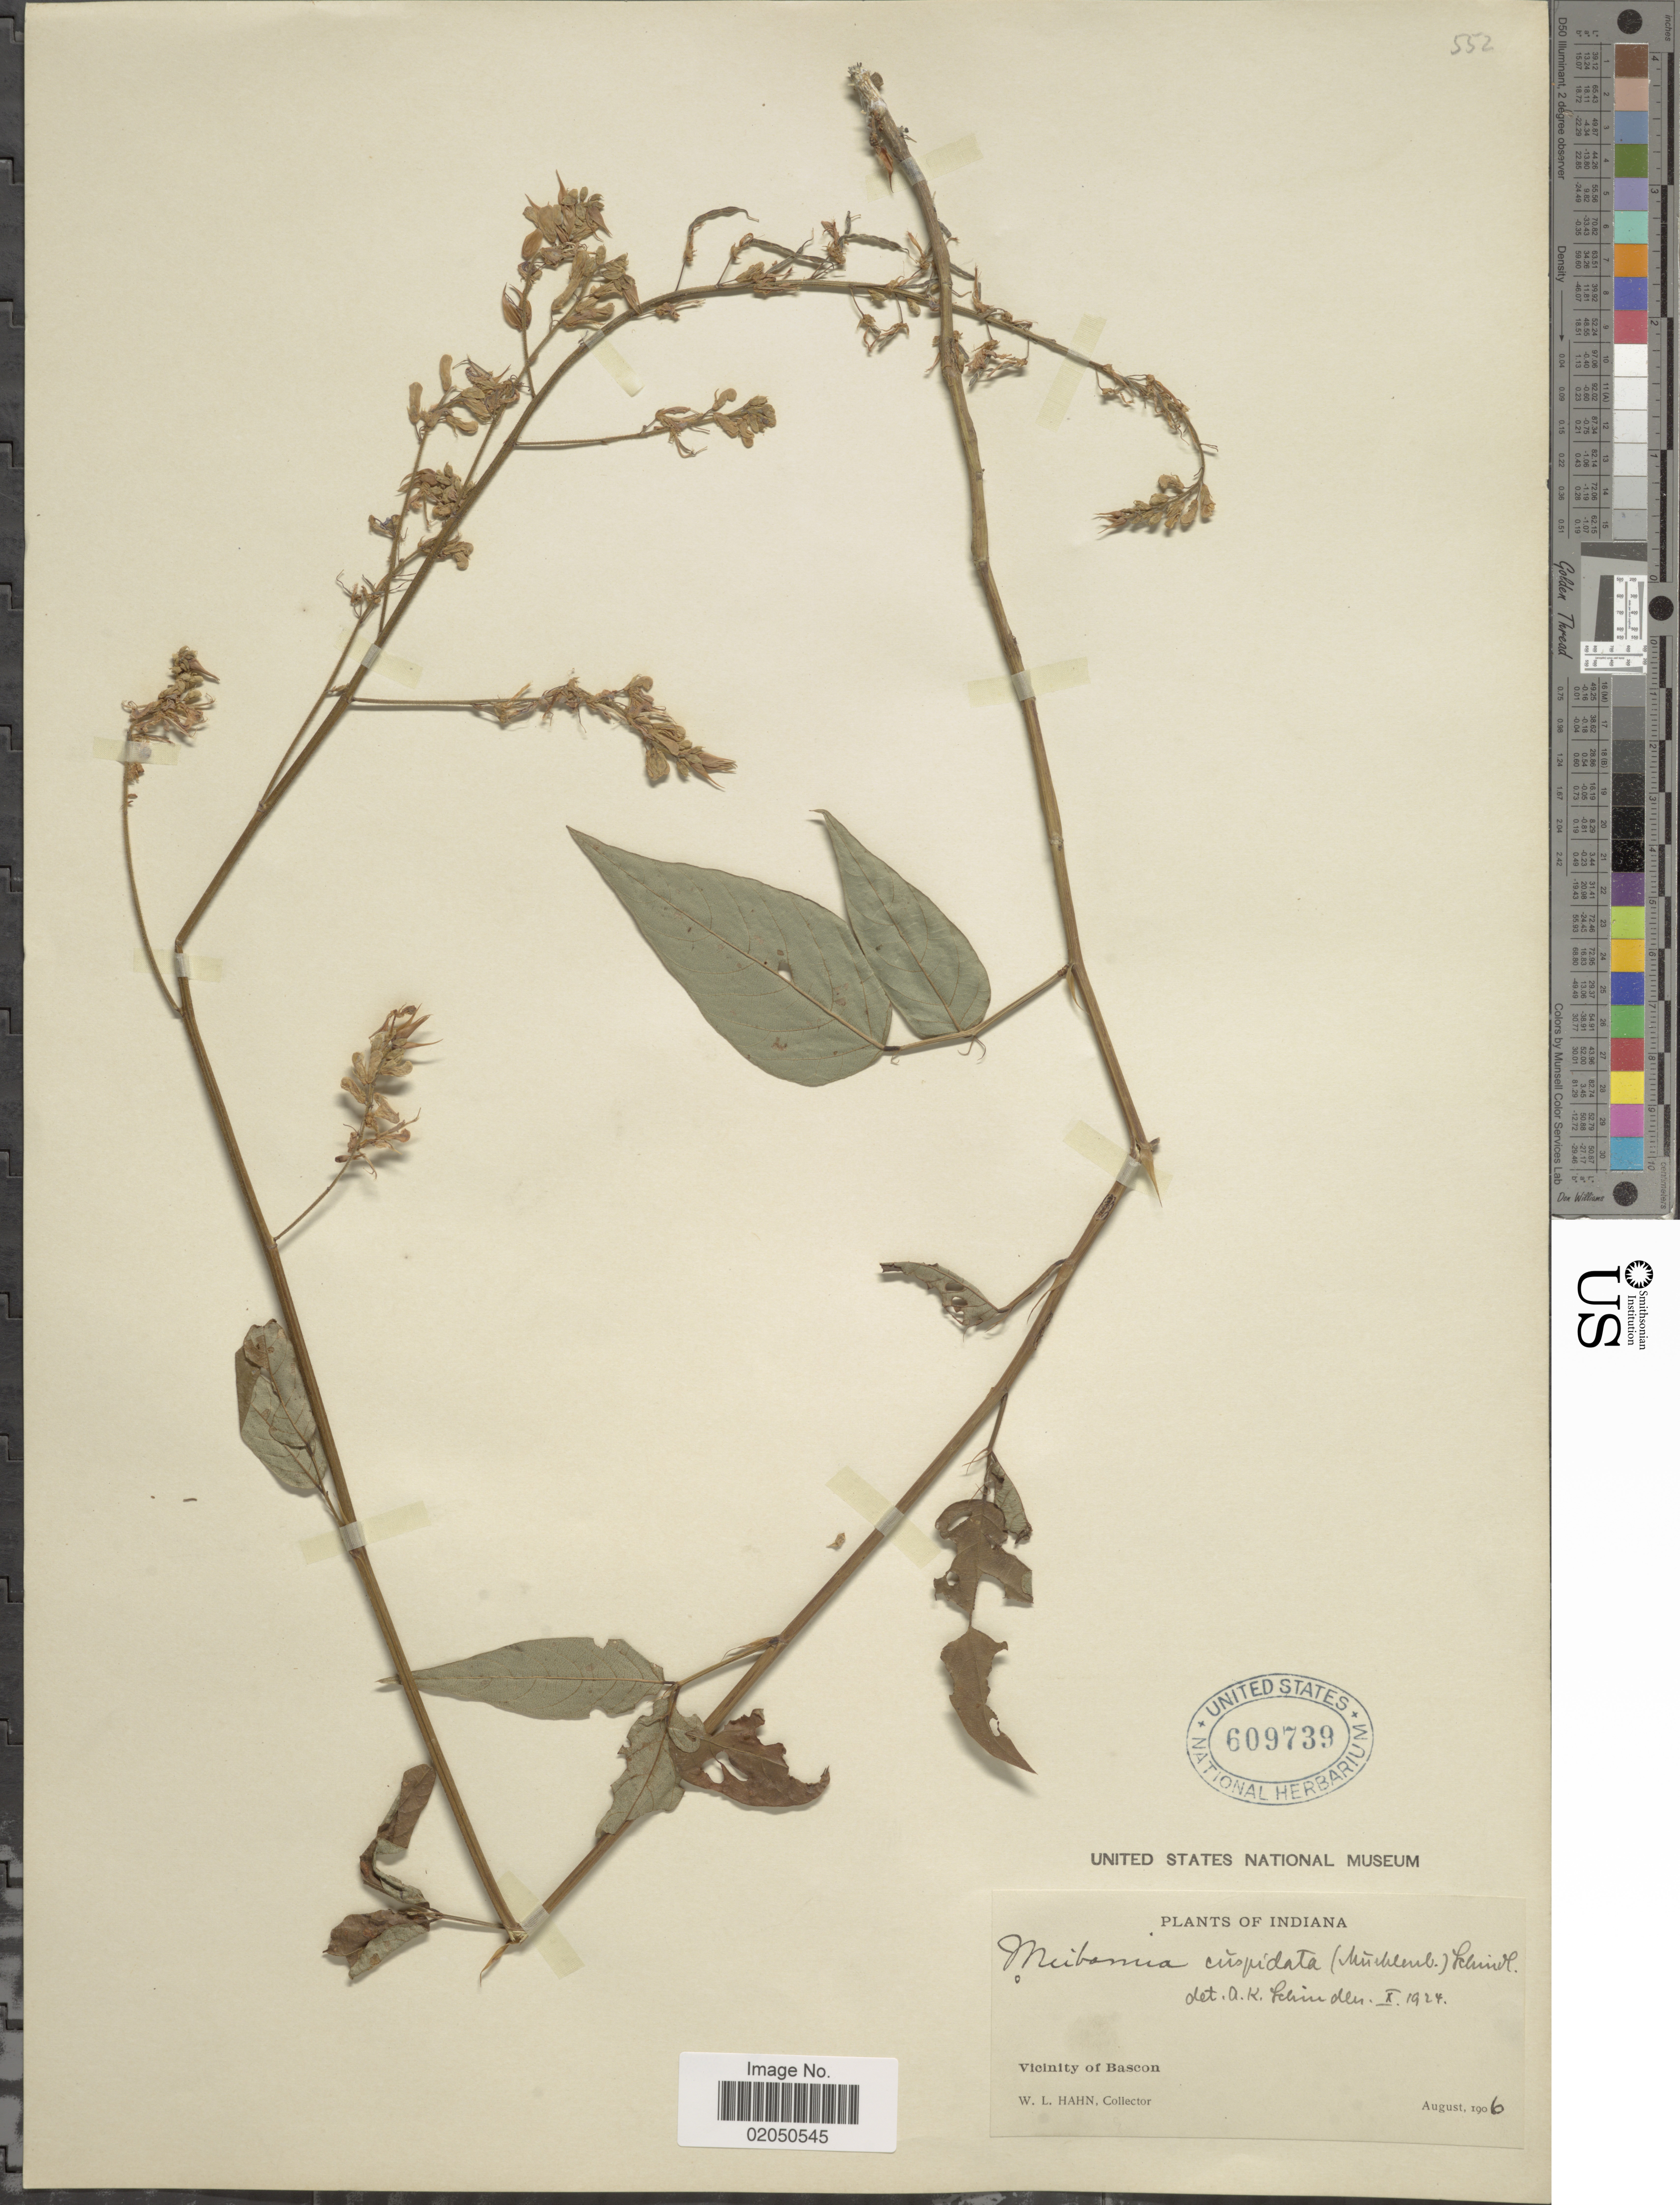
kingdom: Plantae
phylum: Tracheophyta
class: Magnoliopsida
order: Fabales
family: Fabaceae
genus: Desmodium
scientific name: Desmodium cuspidatum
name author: (Muhl. ex Willd.) Loudon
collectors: W. L. Hahn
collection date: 1906-08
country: United States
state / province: Indiana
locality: Vicinity of Bascon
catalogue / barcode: US 609739